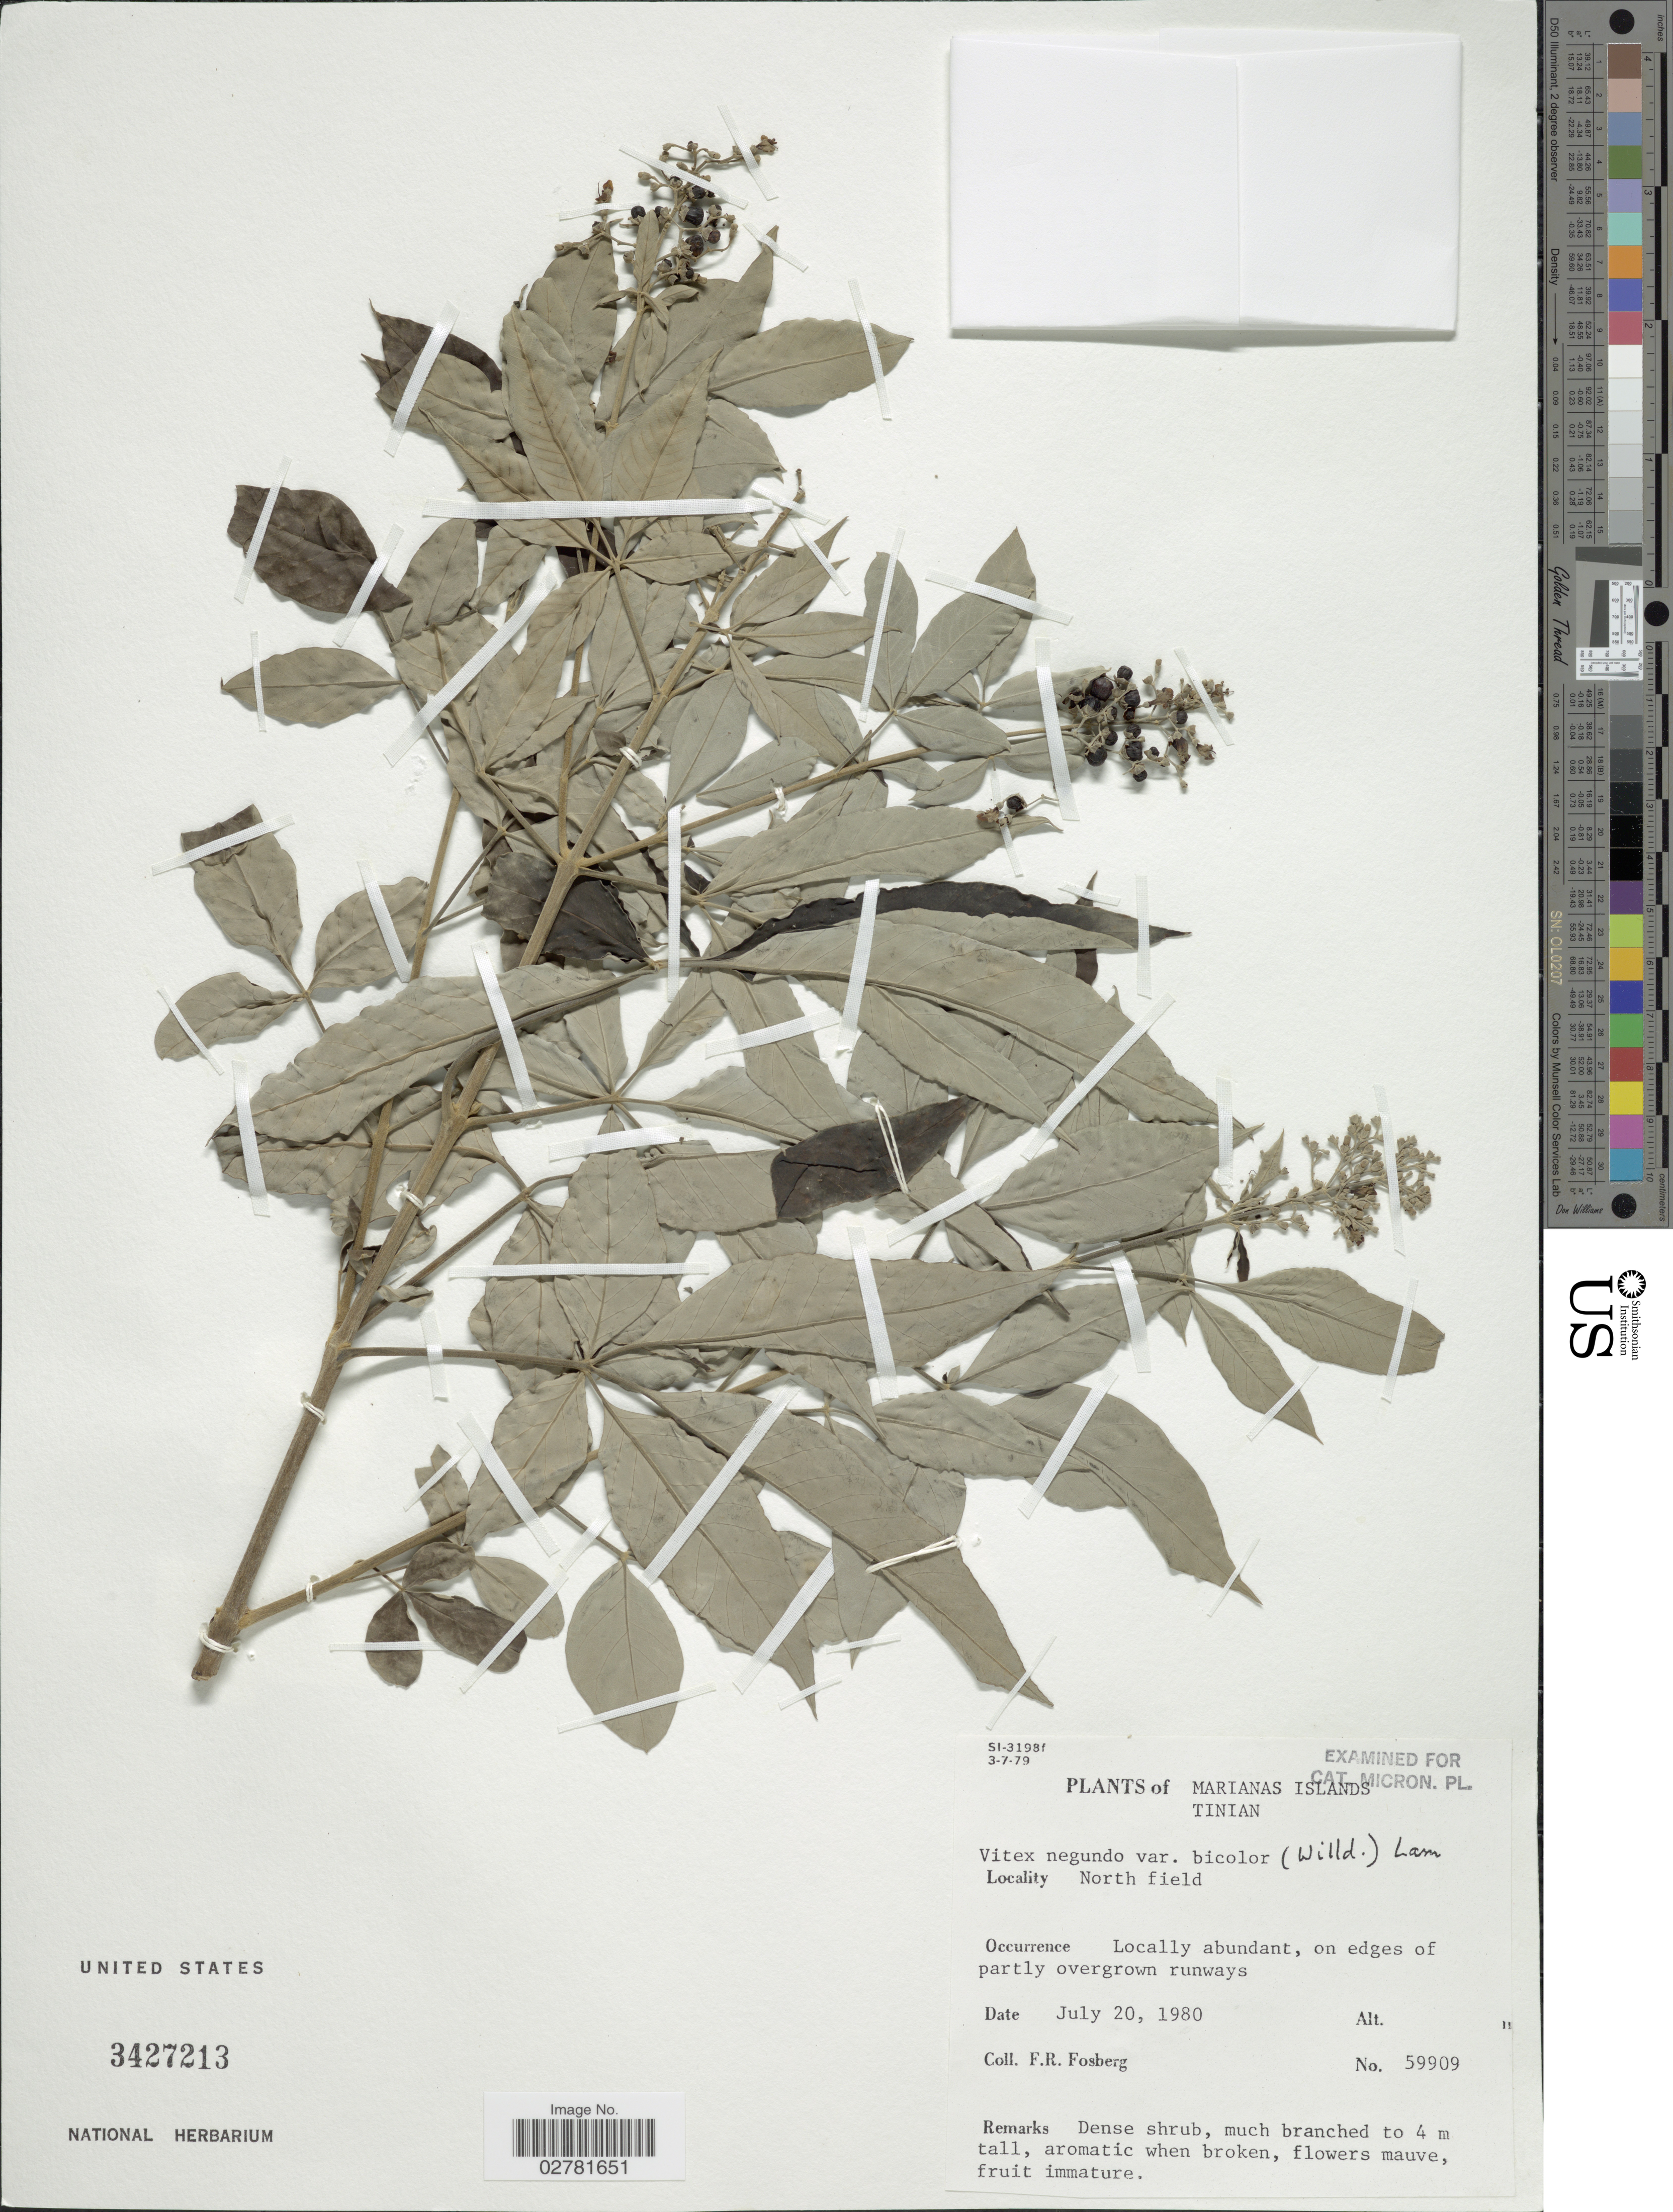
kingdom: Plantae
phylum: Tracheophyta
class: Magnoliopsida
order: Lamiales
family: Lamiaceae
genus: Vitex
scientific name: Vitex negundo var. bicolor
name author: (Willd.) H.J. Lam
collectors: F. R. Fosberg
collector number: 59909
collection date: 1980-07-20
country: Northern Mariana Islands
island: Tinian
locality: Tinian. North field.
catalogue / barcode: US 3427213